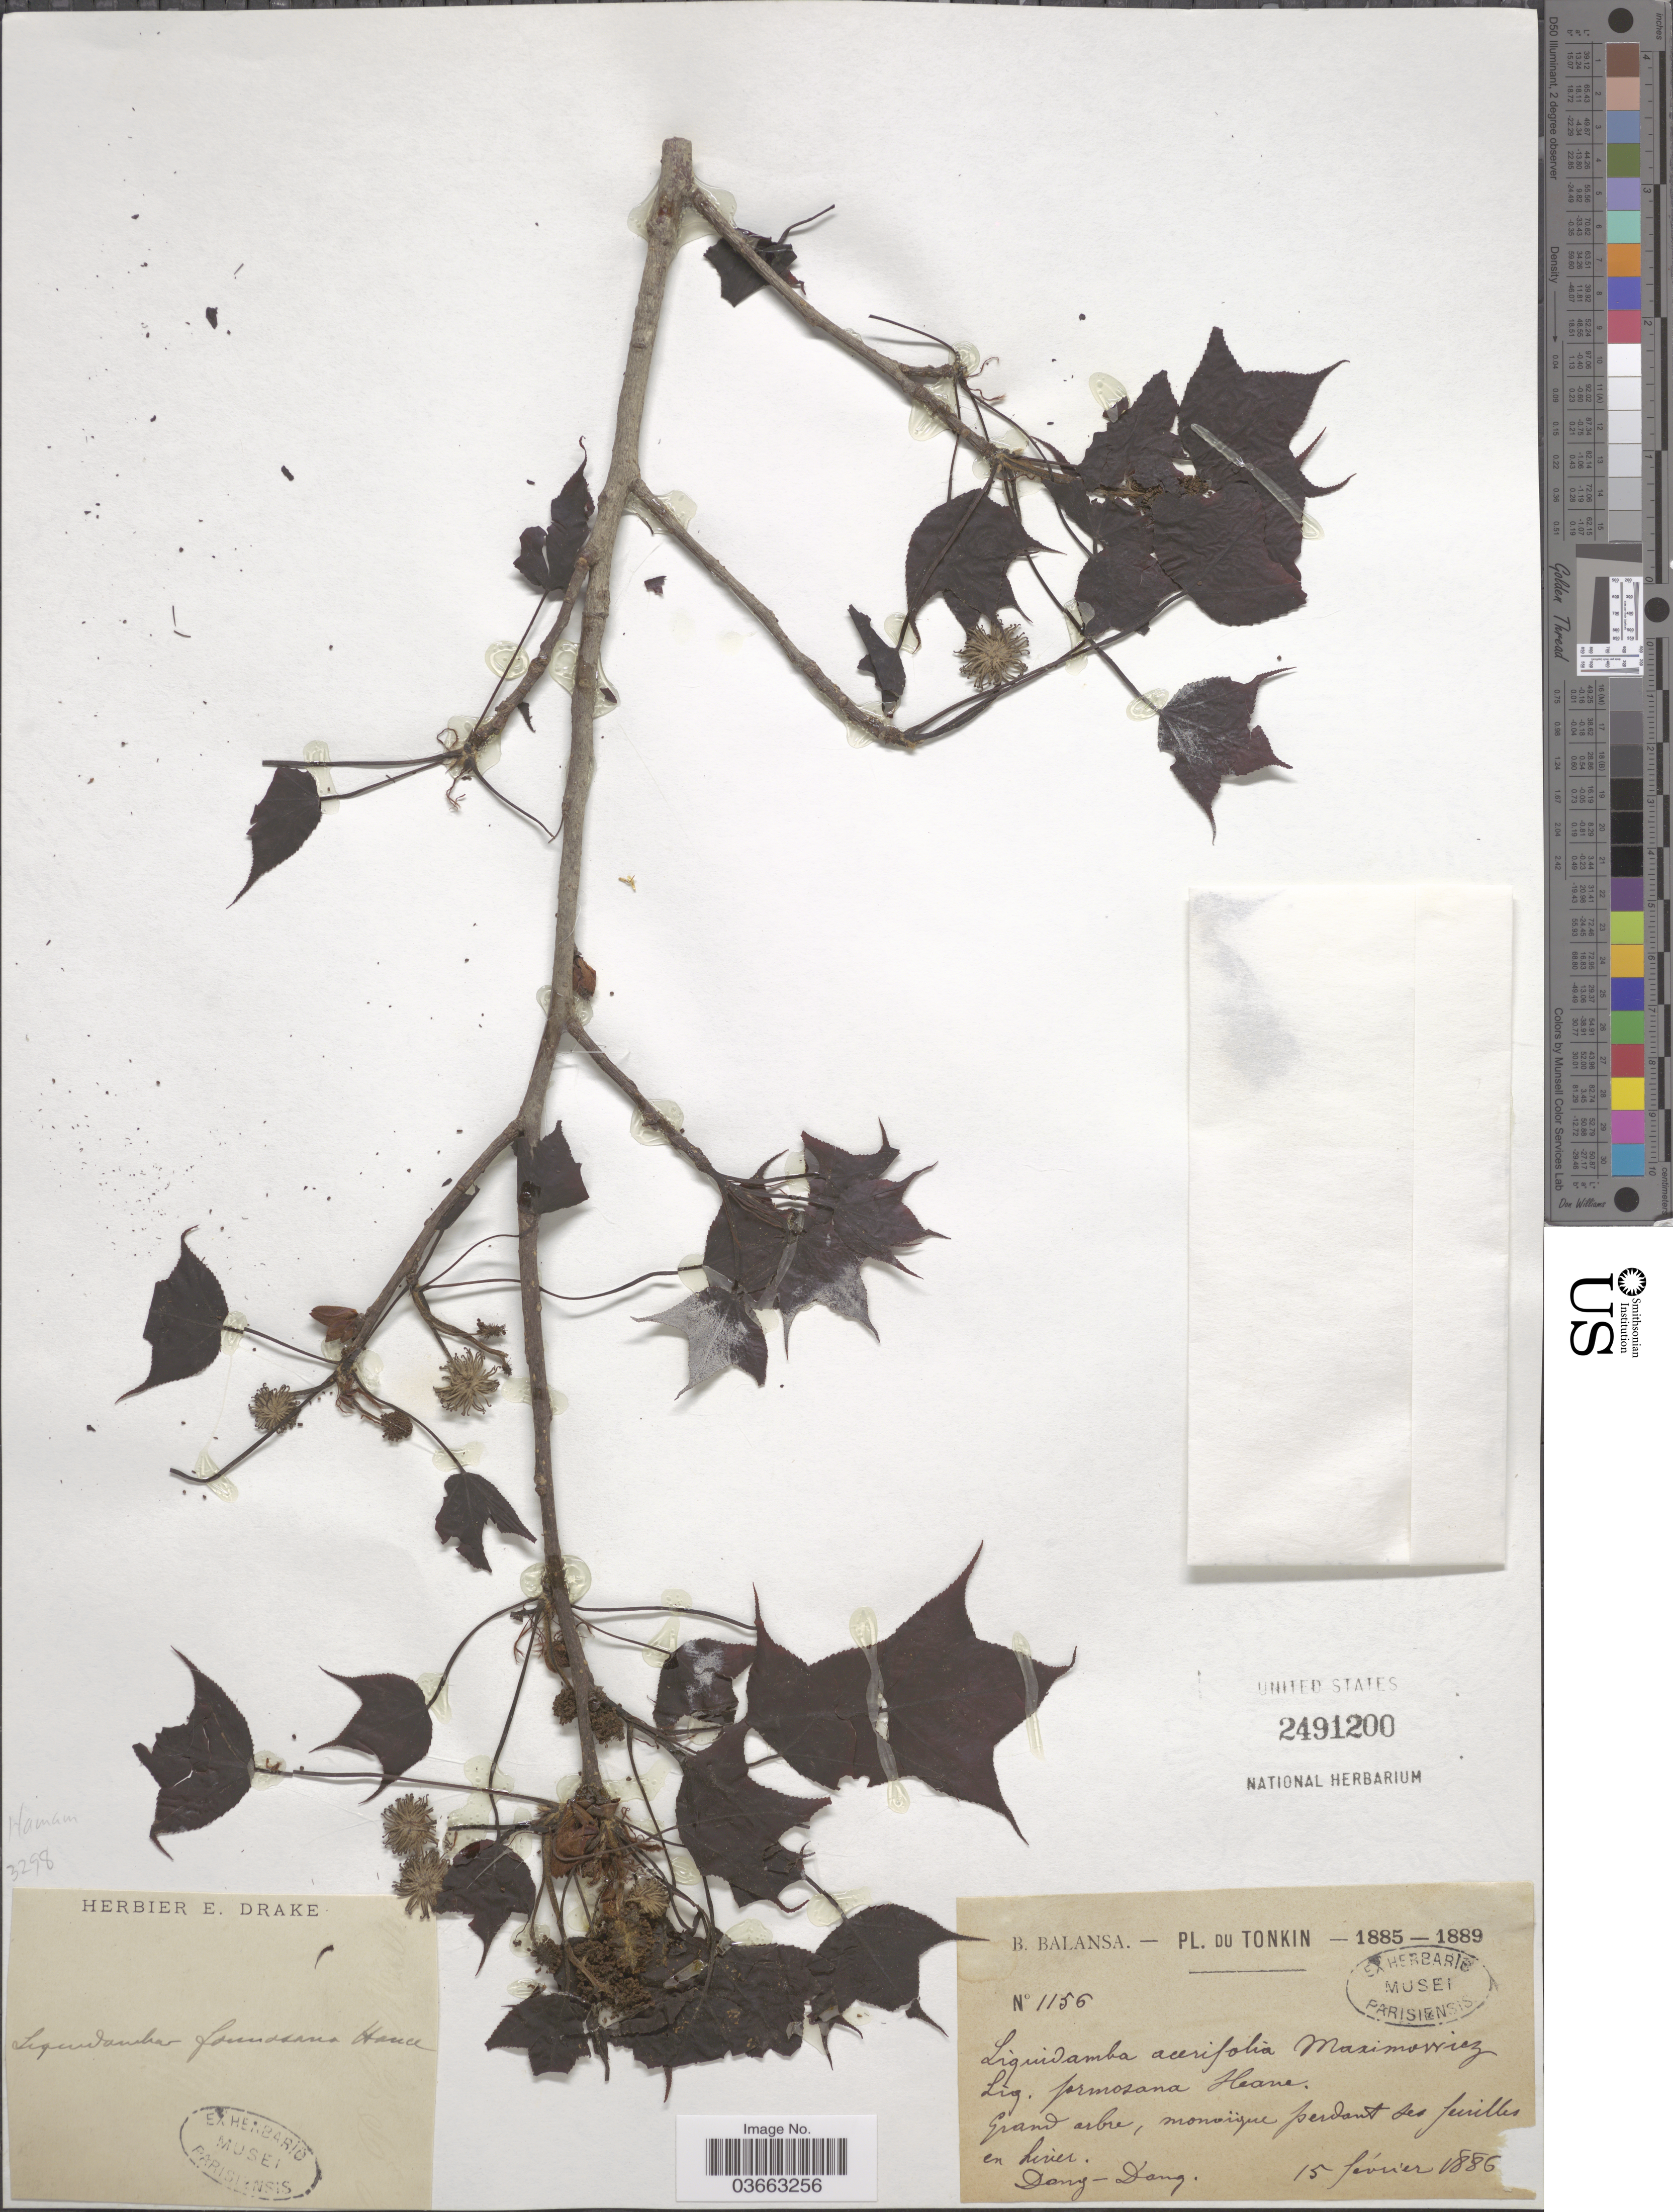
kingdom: Plantae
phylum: Tracheophyta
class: Magnoliopsida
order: Saxifragales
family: Altingiaceae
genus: Liquidambar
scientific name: Liquidambar acerifolia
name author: Maxim.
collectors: B. Balansa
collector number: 1156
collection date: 1886-02-15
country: Vietnam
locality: Tonkin. Dong-Dang.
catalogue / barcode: US 2491200